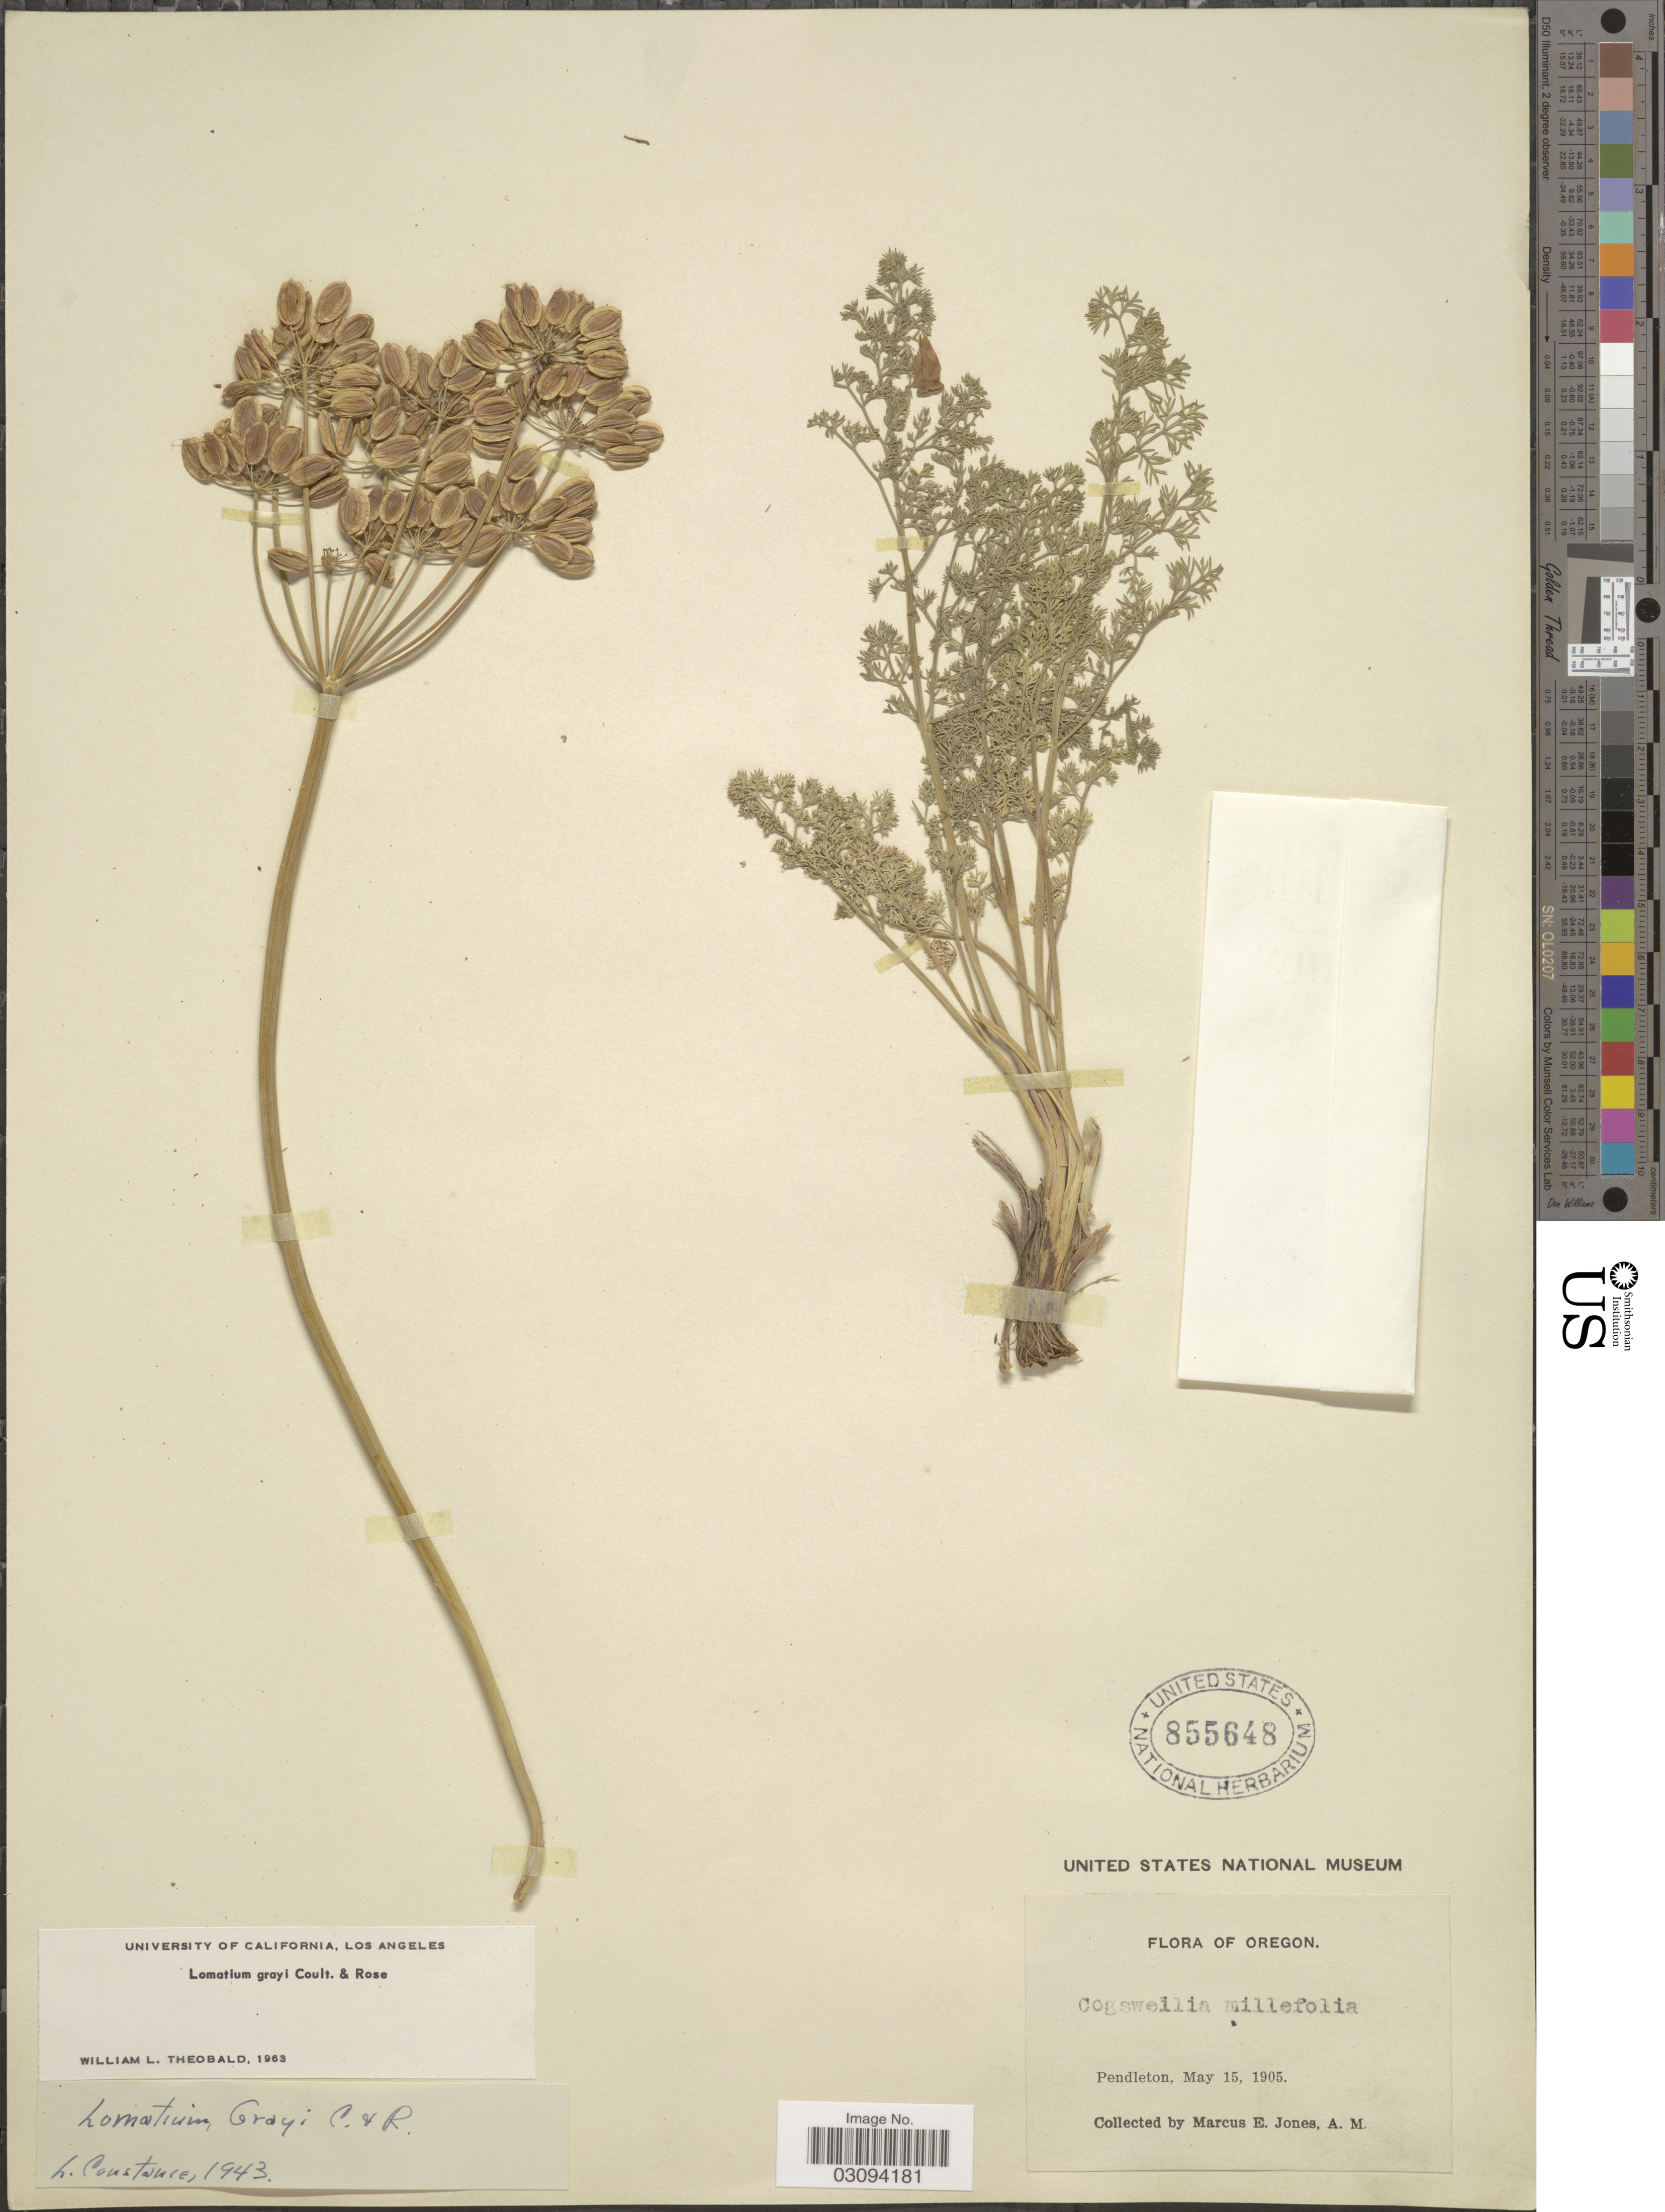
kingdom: Plantae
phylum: Tracheophyta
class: Magnoliopsida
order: Apiales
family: Apiaceae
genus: Lomatium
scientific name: Lomatium grayi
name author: (J.M. Coult. & Rose) J.M. Coult. & Rose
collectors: M. E. Jones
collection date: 1905-05-15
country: United States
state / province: Oregon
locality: Pendleton.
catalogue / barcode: US 855648